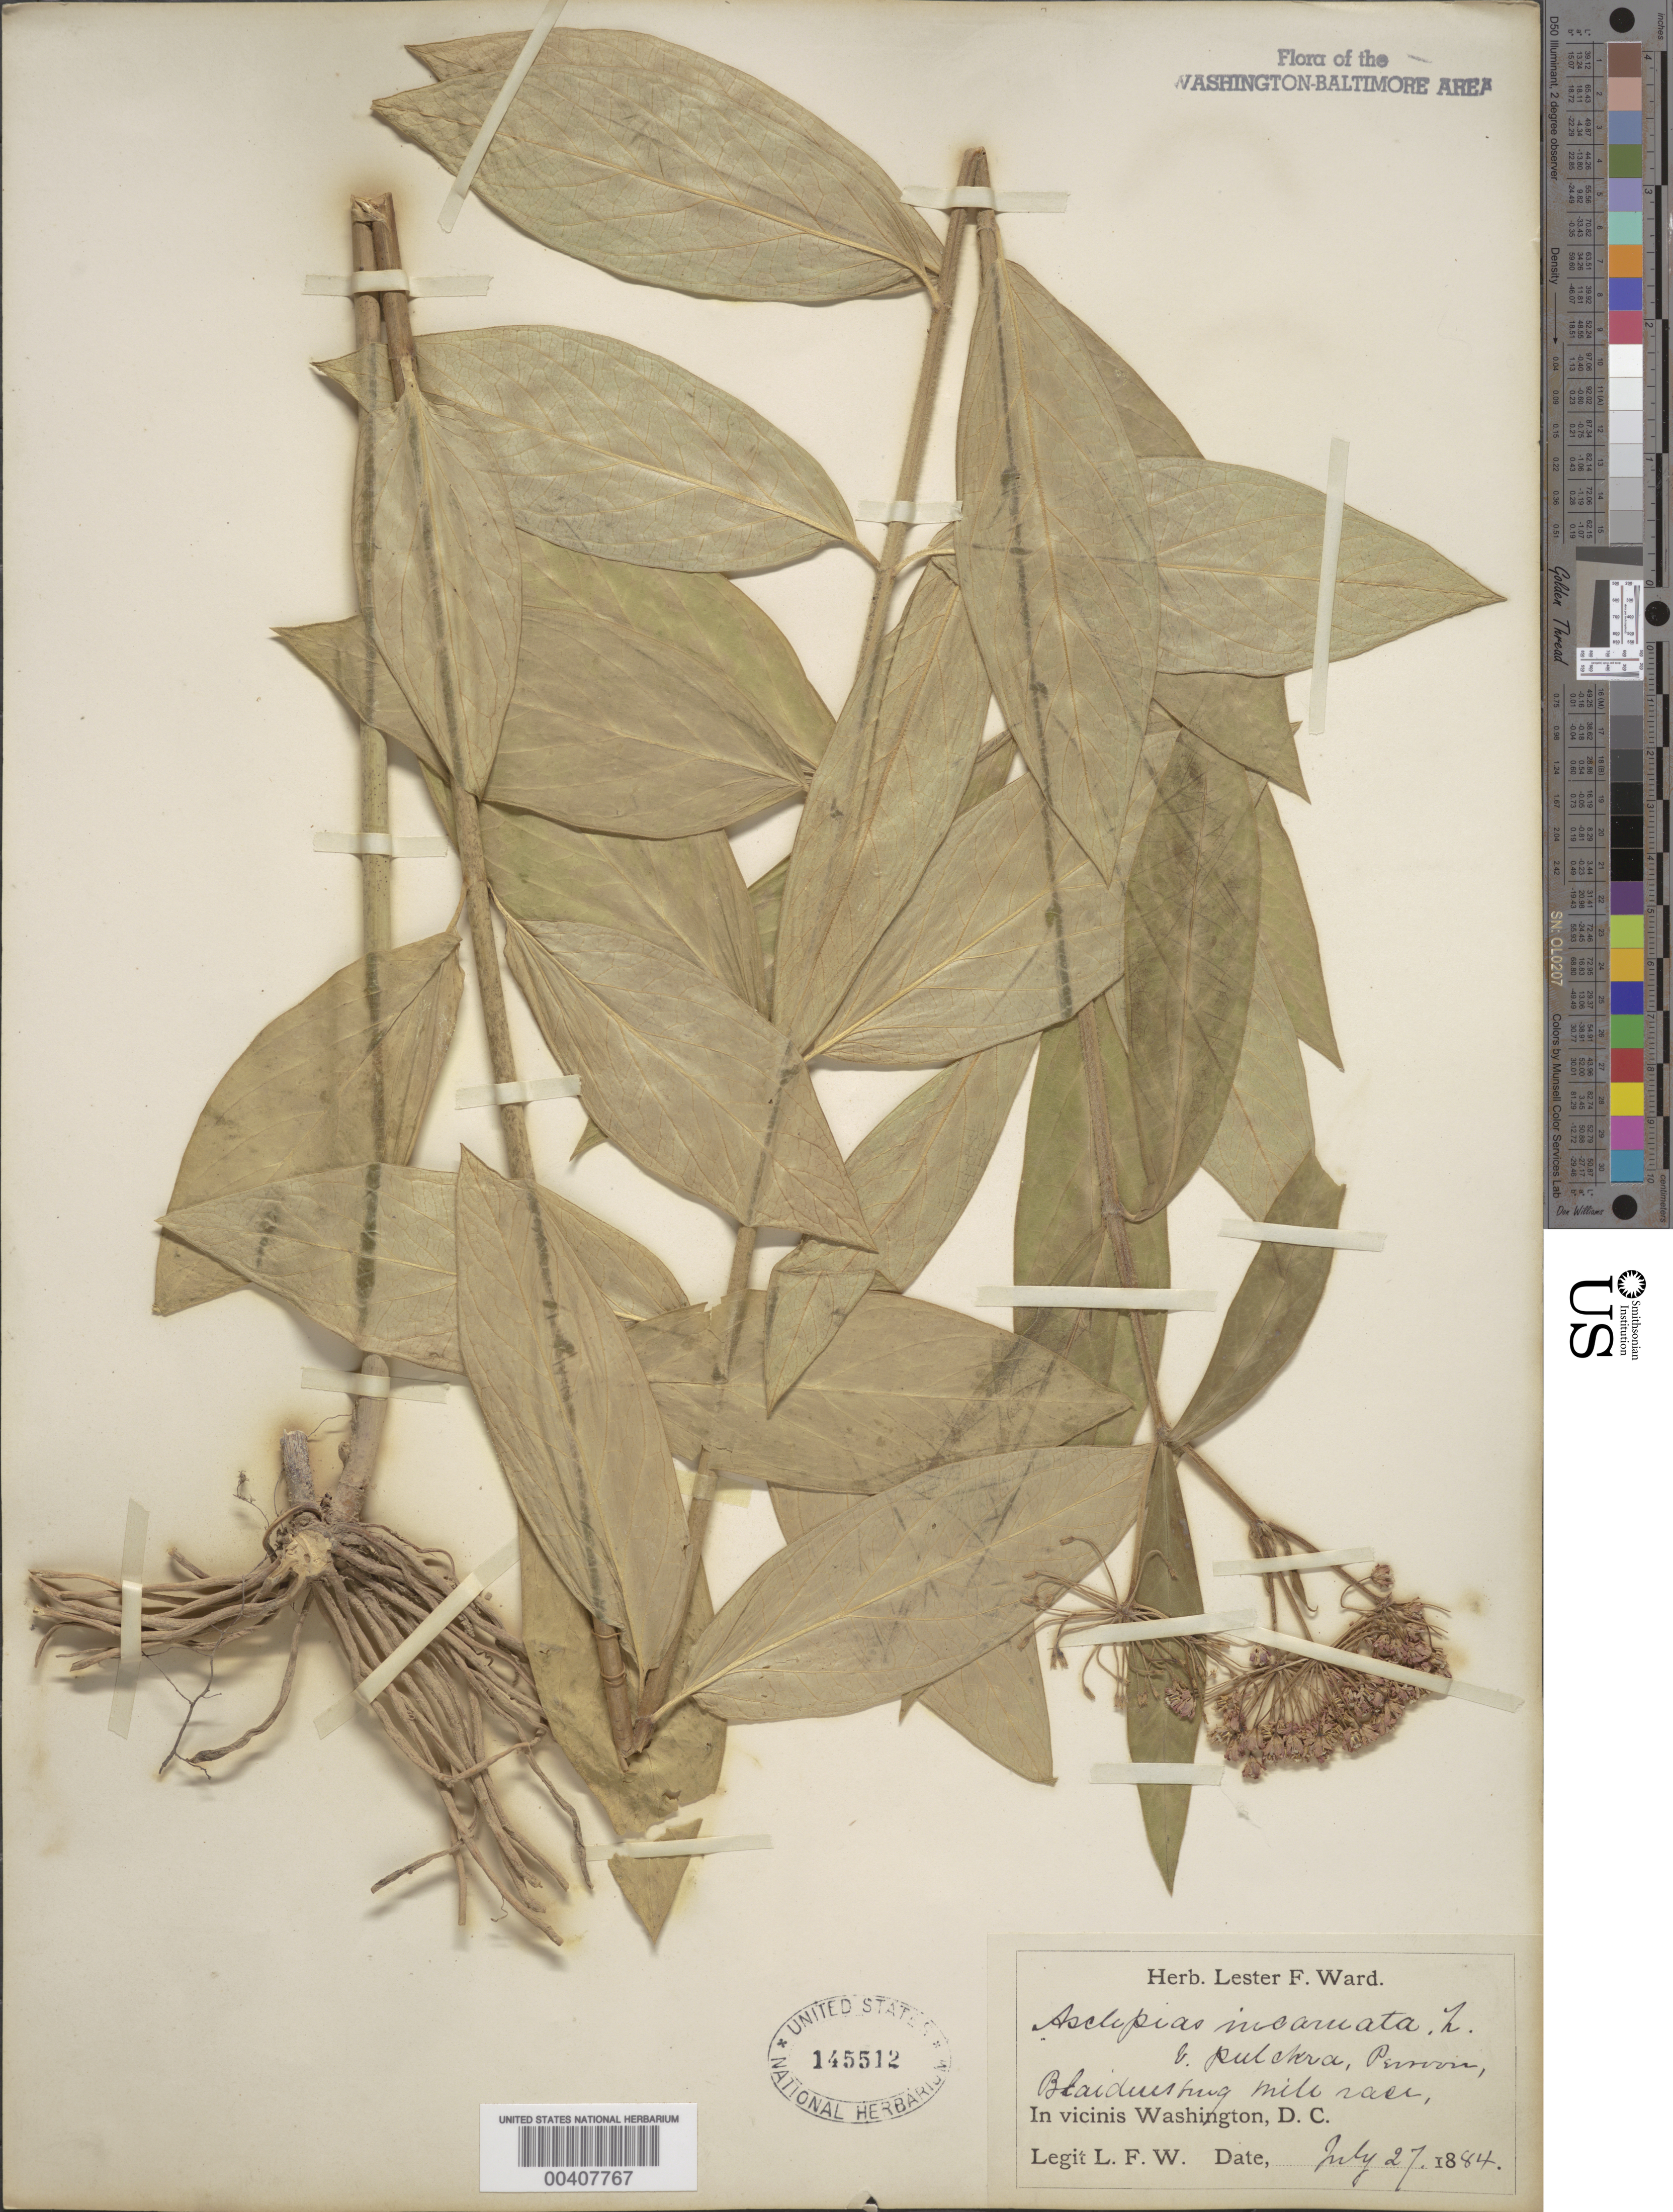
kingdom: Plantae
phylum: Tracheophyta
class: Magnoliopsida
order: Gentianales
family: Apocynaceae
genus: Asclepias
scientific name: Asclepias incarnata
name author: L.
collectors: L. F. Ward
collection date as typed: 27 Jul 1884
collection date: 1884-07-27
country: United States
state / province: Maryland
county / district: Prince George's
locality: Bladensburg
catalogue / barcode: US 145512